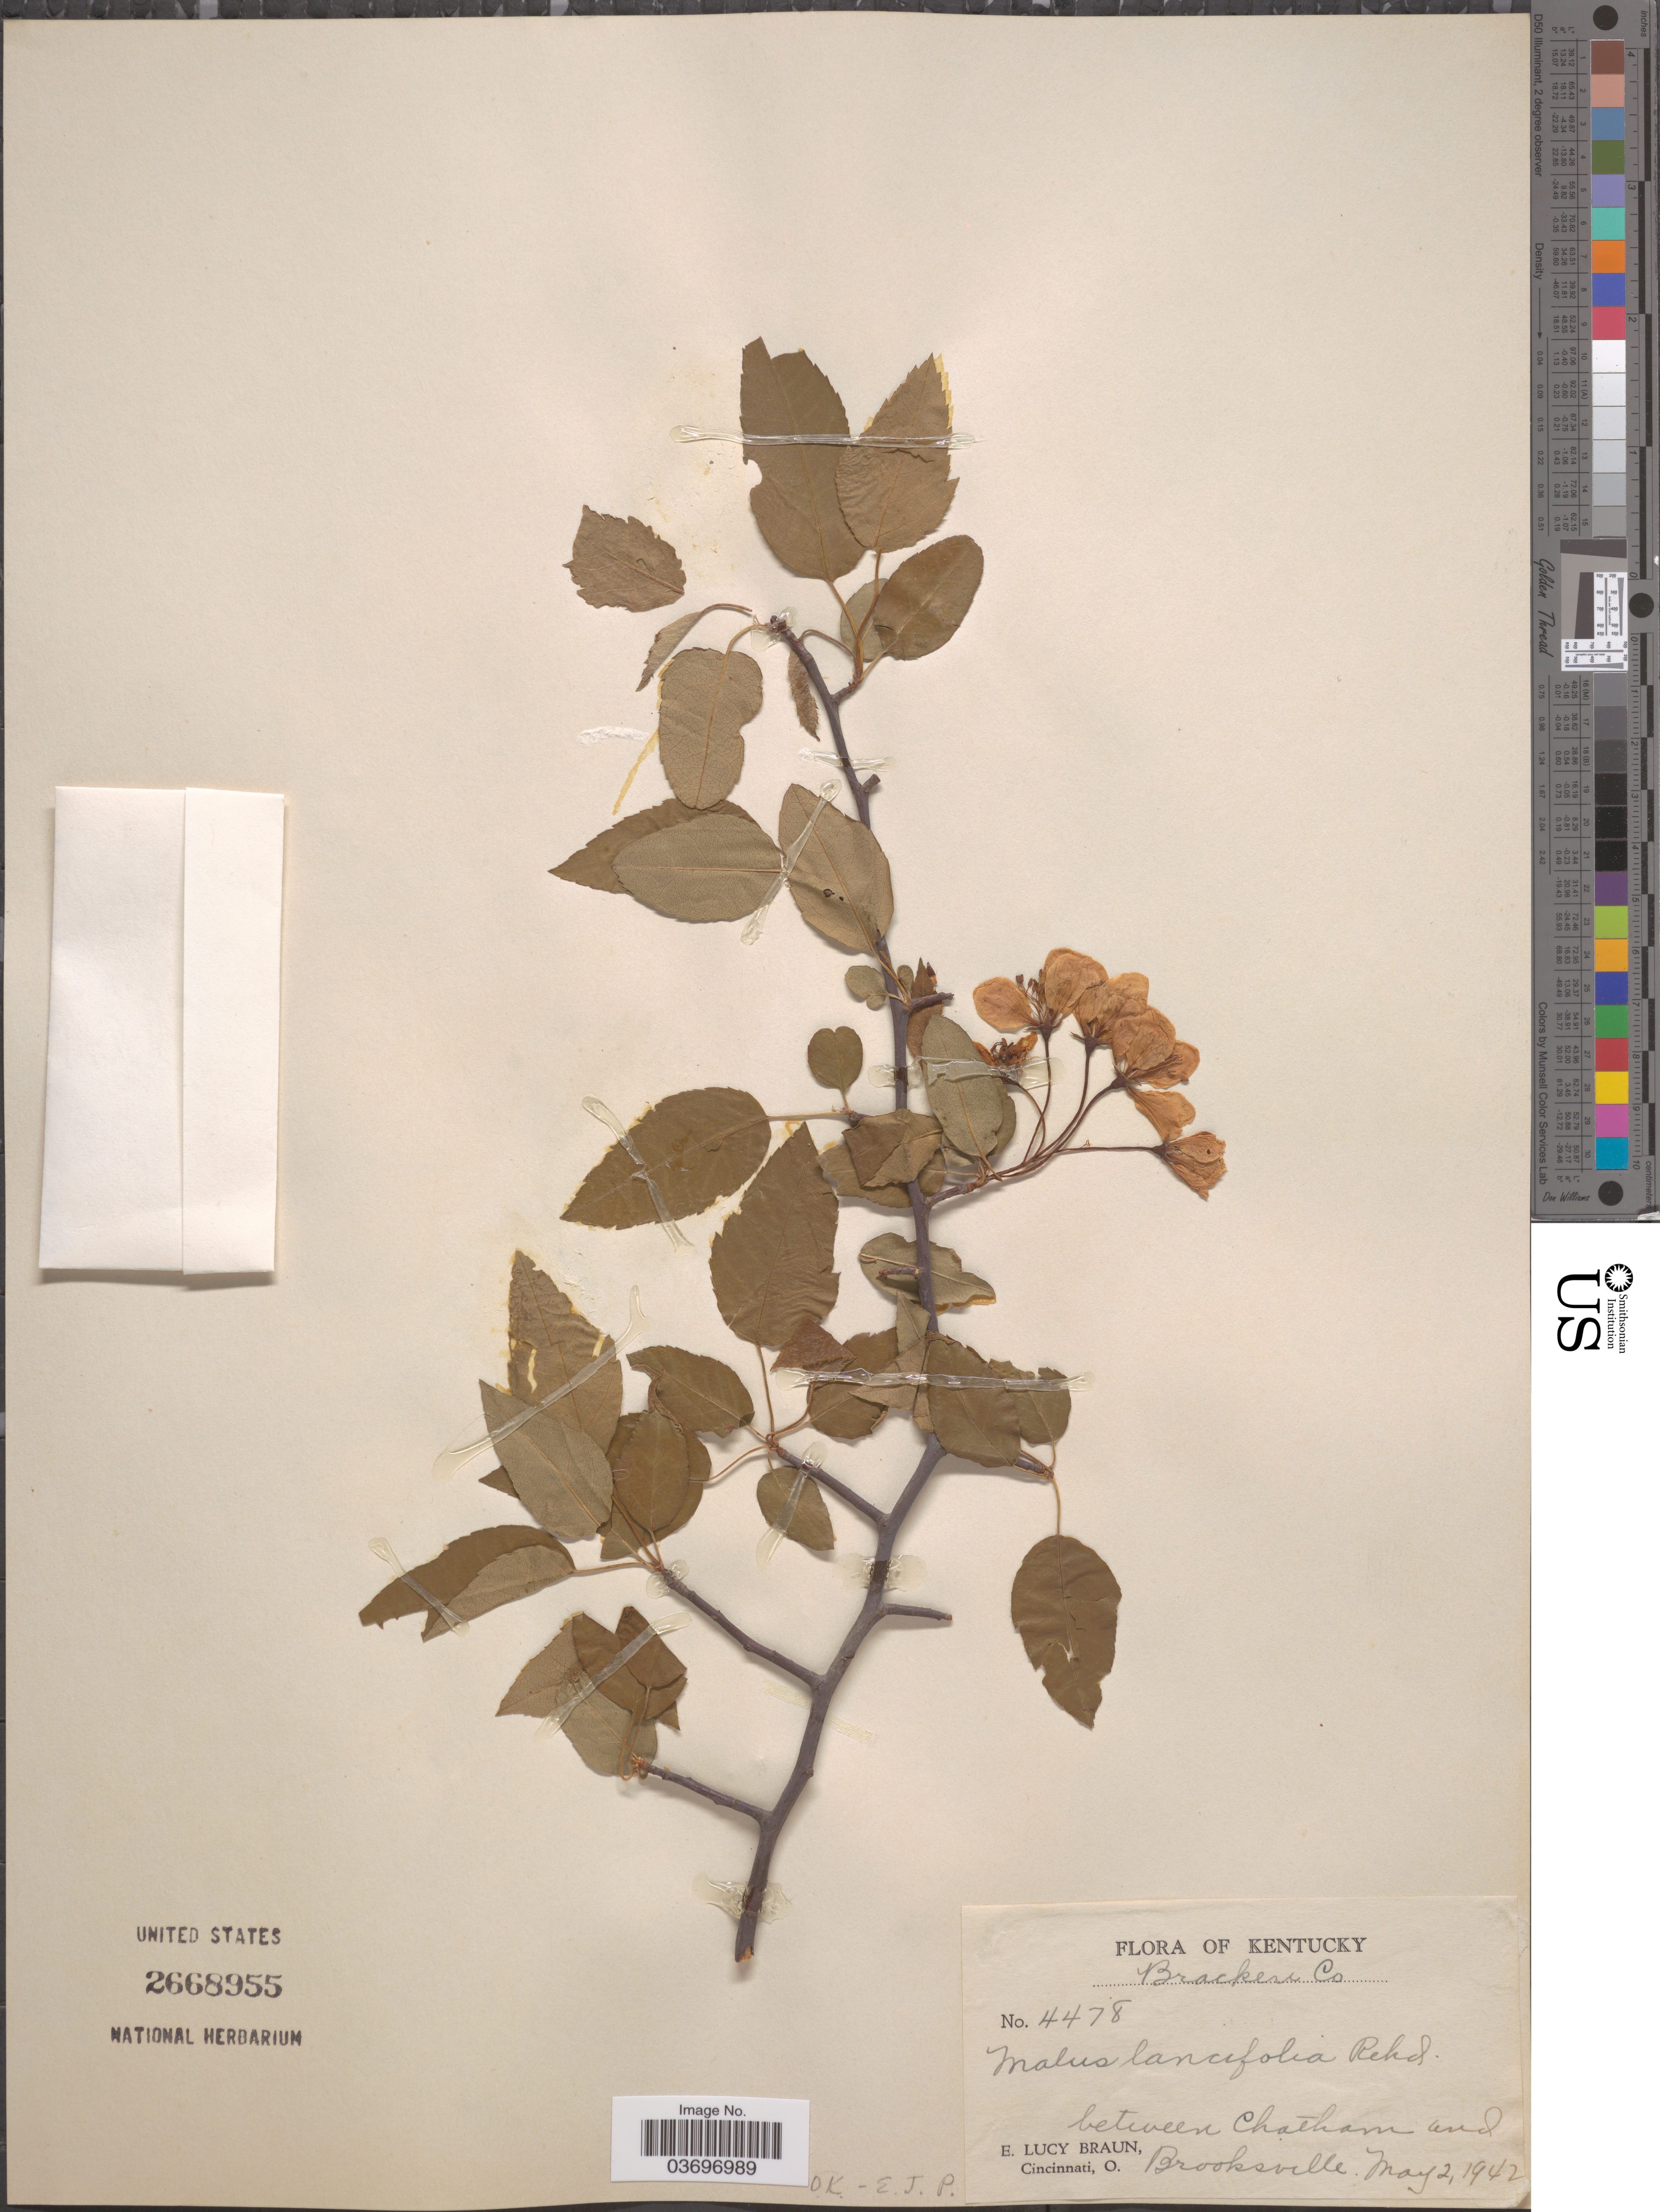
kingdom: Plantae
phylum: Tracheophyta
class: Magnoliopsida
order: Rosales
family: Rosaceae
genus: Malus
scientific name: Malus lancifolia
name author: Rehder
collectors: E. L. Braun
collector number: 4478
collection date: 1942-05-02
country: United States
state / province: Kentucky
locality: Bracken Co. Between Chatham and Brooksville.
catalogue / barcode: US 2668955